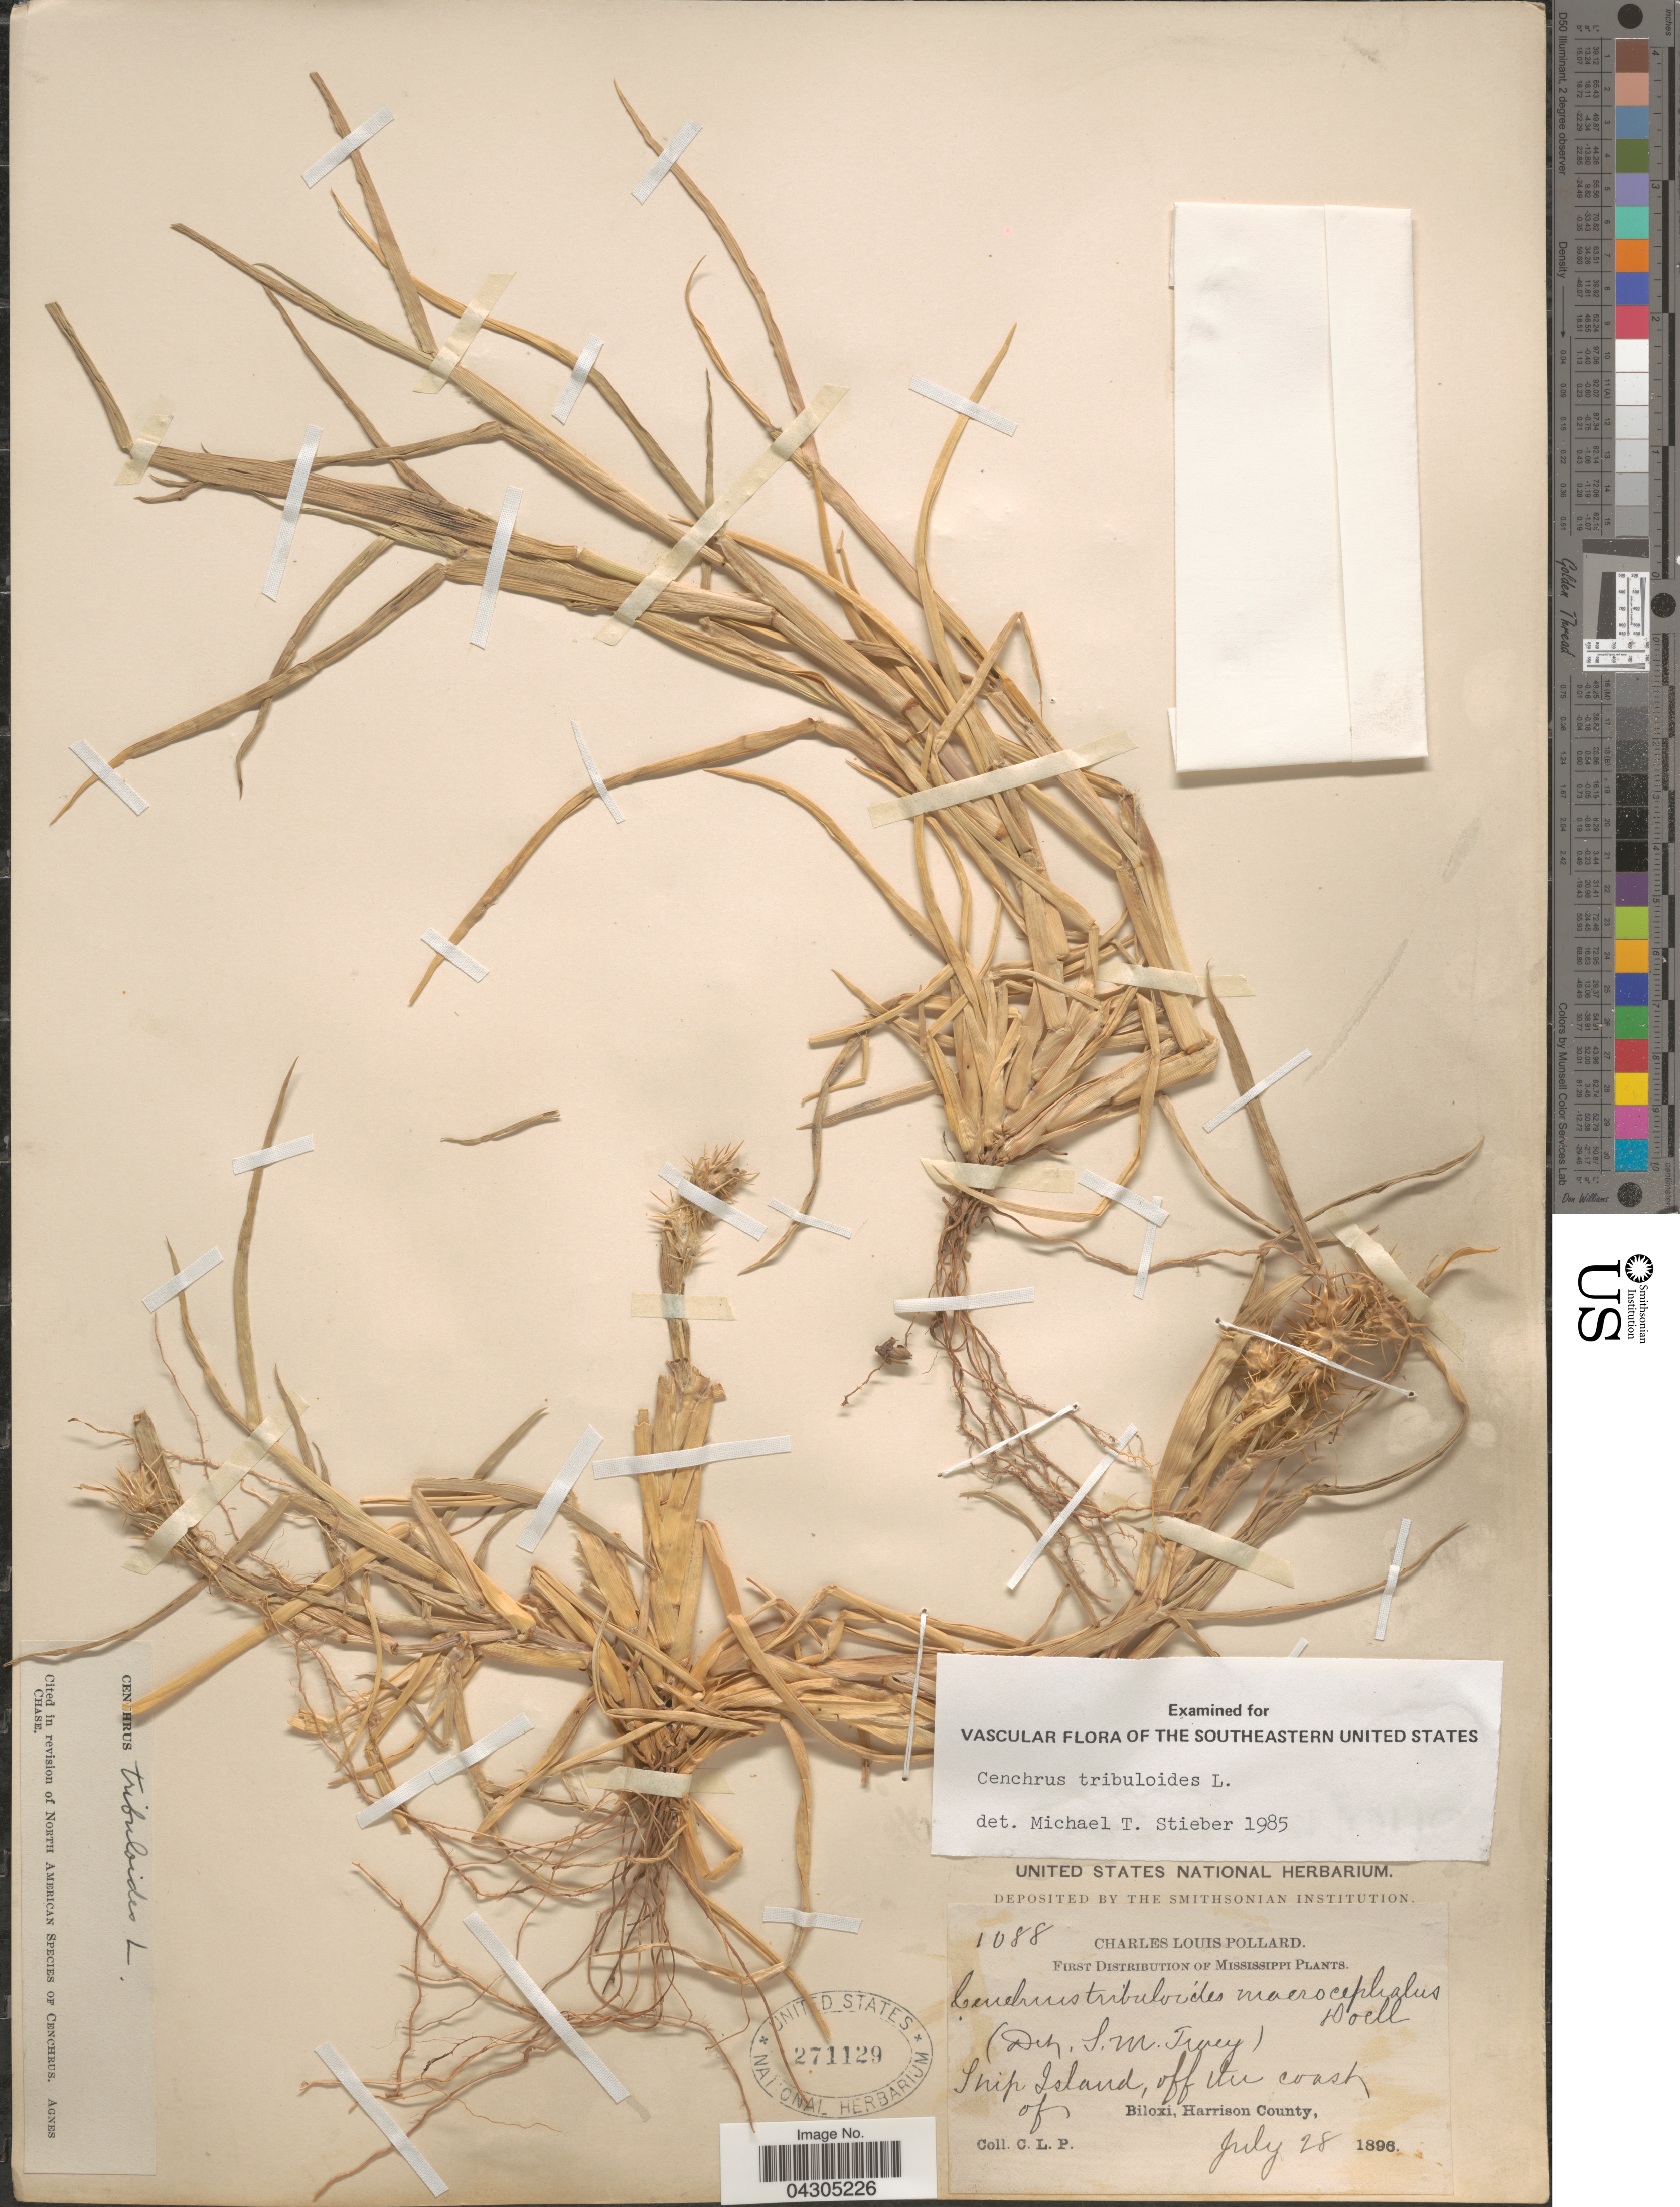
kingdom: Plantae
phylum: Tracheophyta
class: Liliopsida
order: Poales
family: Poaceae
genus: Cenchrus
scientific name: Cenchrus tribuloides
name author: L.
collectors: C. L. Pollard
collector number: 1088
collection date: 1896-07-28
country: United States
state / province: Mississippi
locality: Ship Island, off the coast of Biloxi, Harrison County.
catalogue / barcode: US 271129